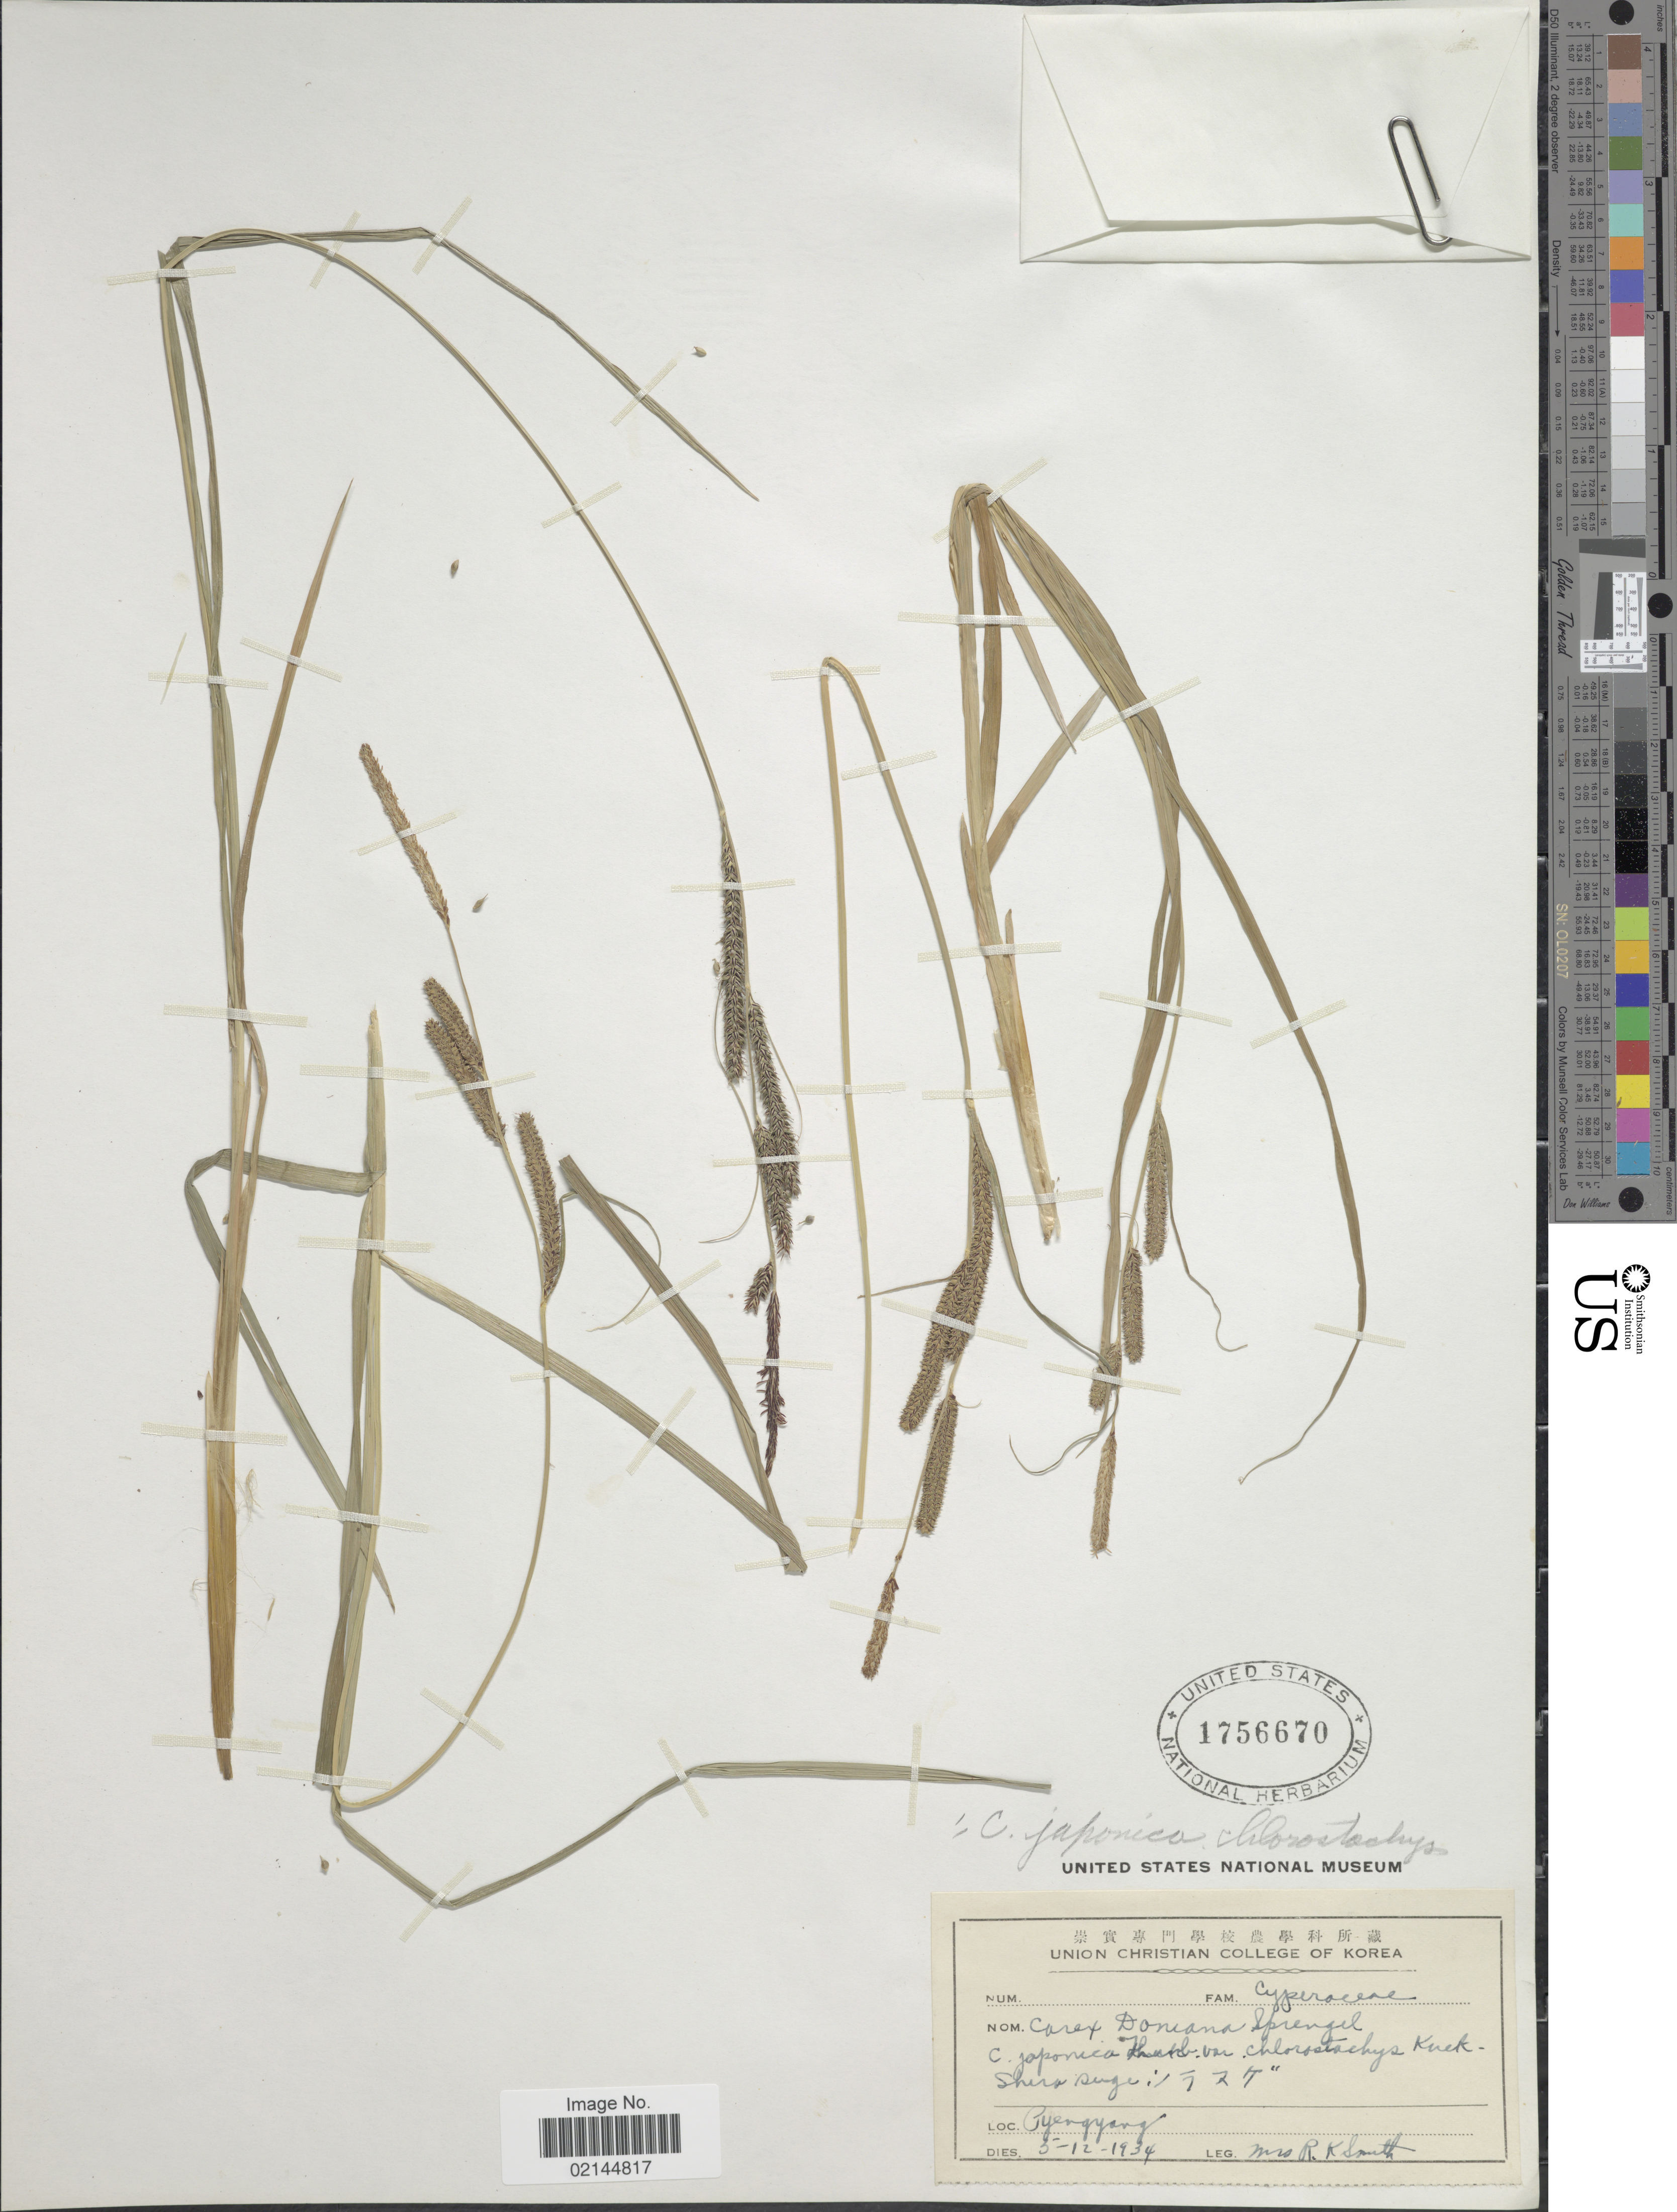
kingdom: Plantae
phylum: Tracheophyta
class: Liliopsida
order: Poales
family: Cyperaceae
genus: Carex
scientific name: Carex japonica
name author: Thunb.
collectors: R. Smith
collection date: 1934-12-05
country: North Korea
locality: Pyongyang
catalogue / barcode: US 1756670